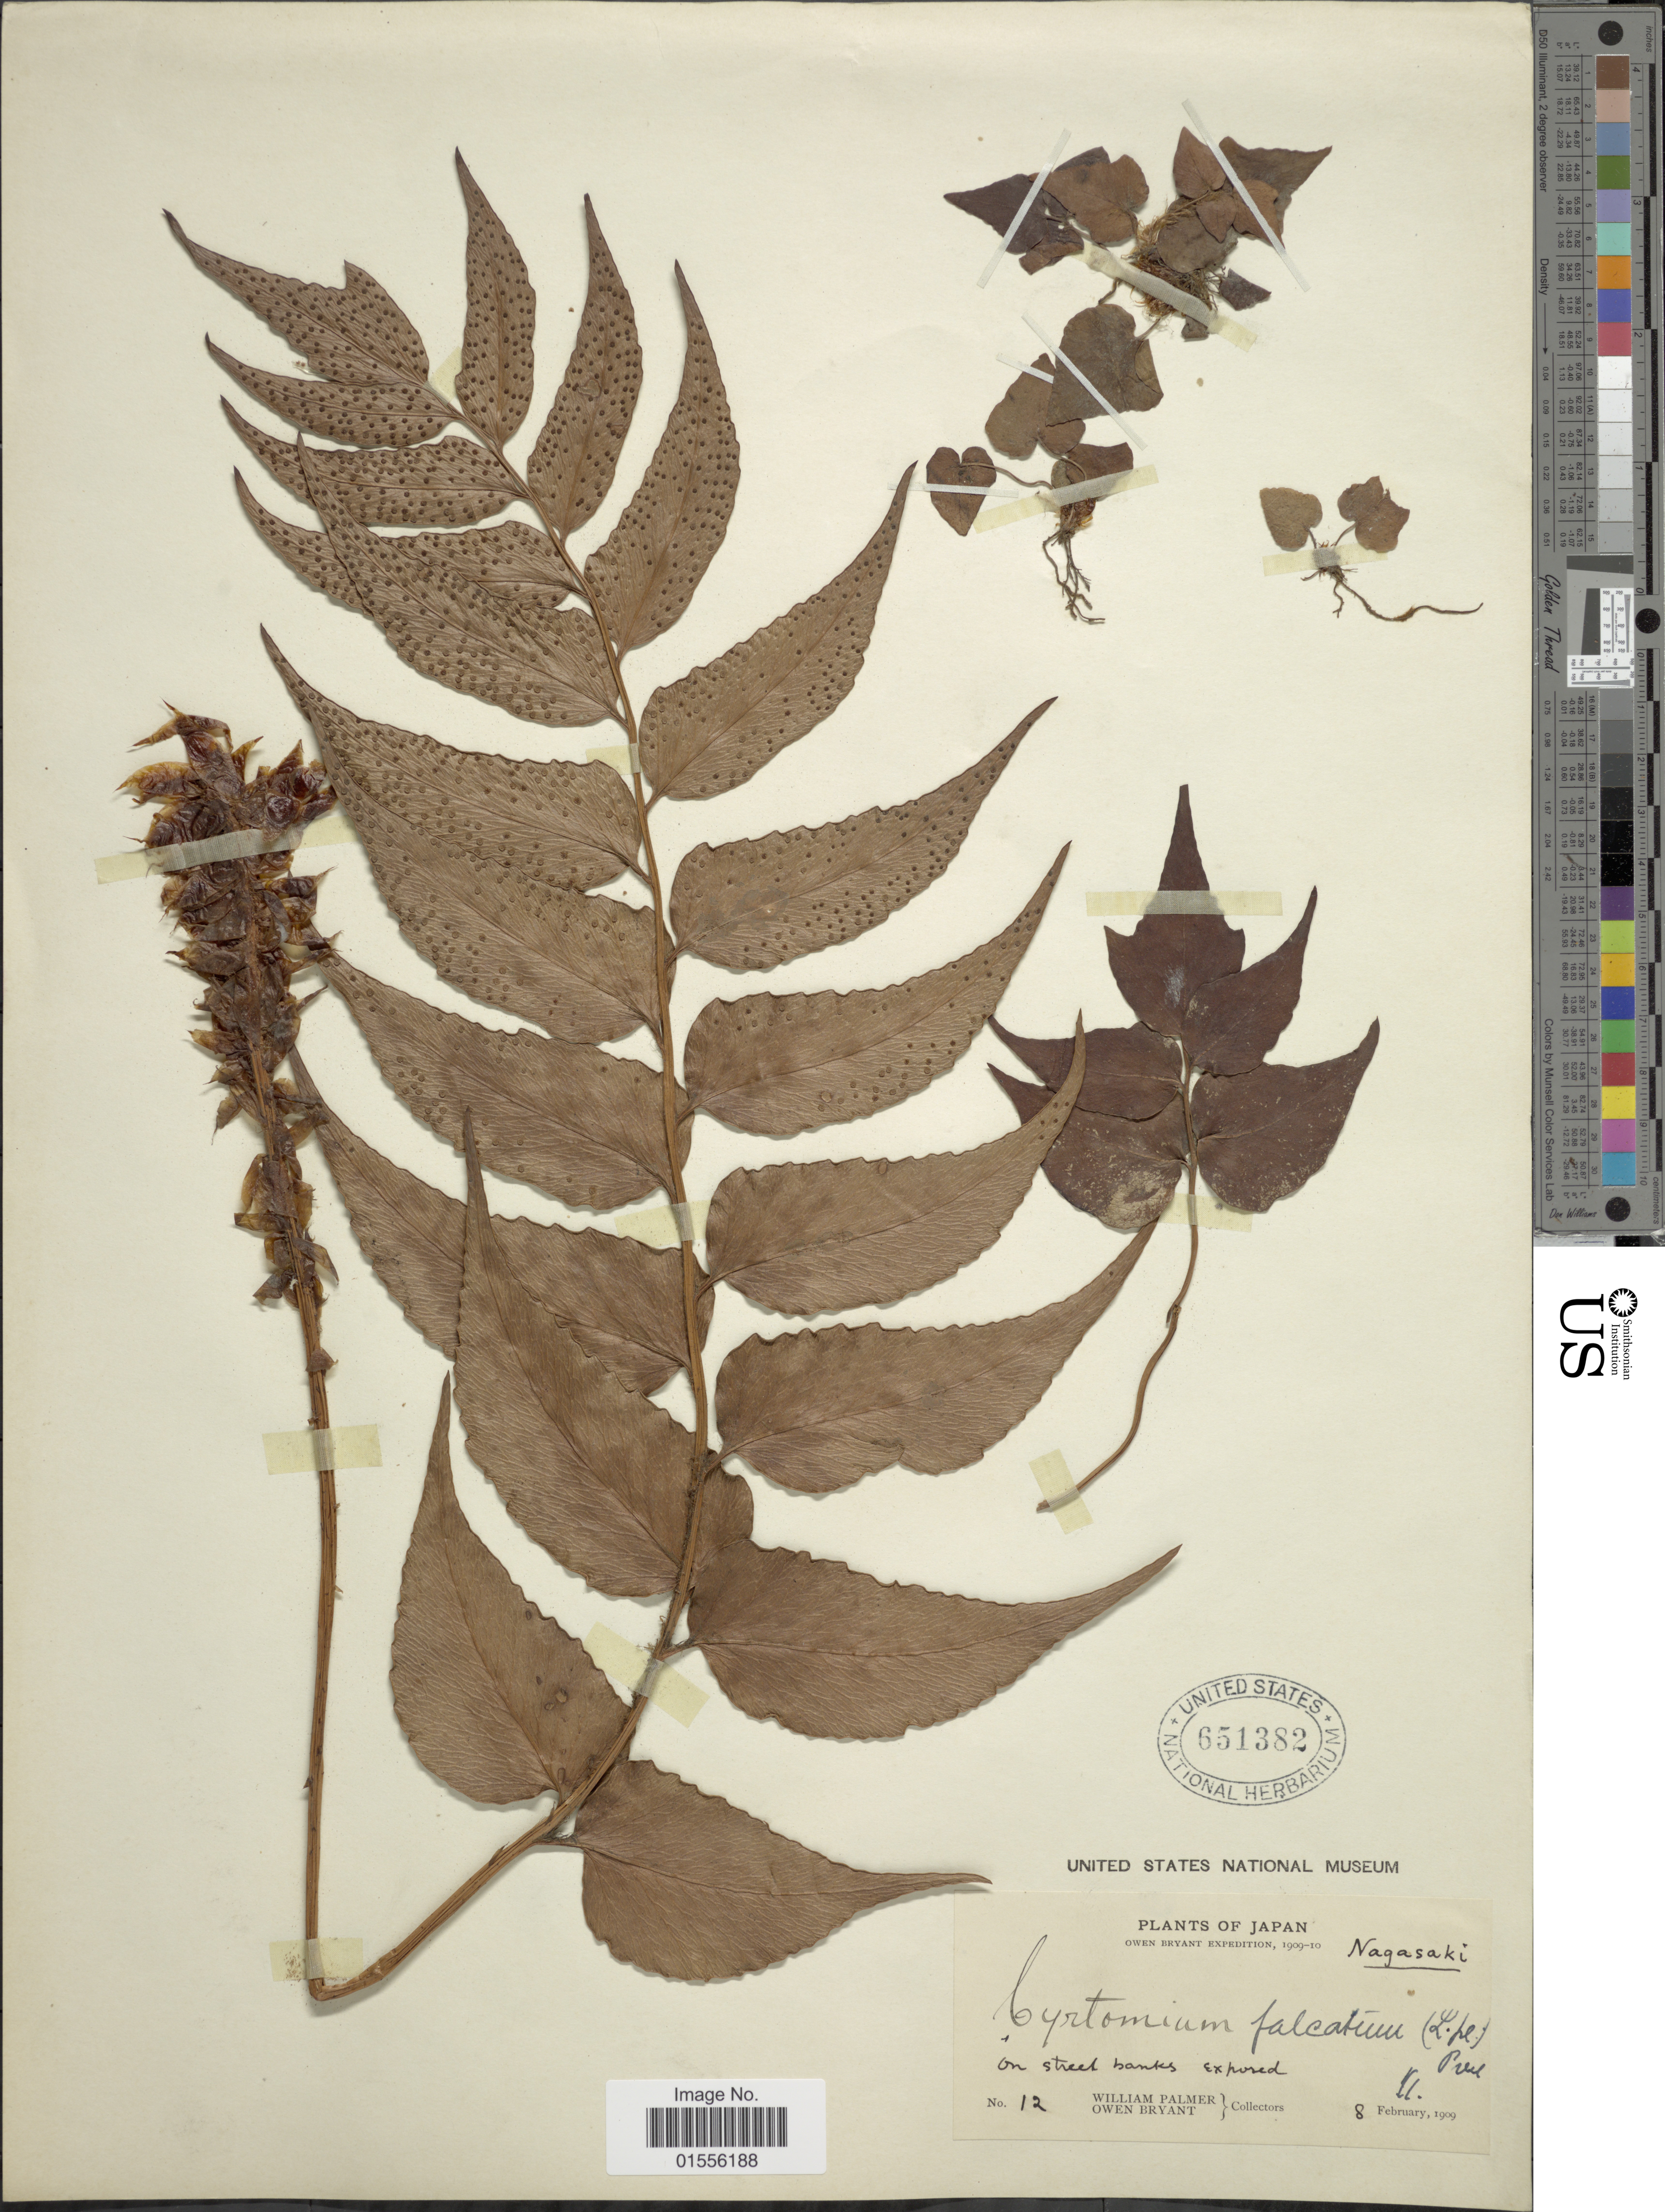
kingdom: Plantae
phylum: Tracheophyta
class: Polypodiopsida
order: Polypodiales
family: Dryopteridaceae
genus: Cyrtomium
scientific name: Cyrtomium falcatum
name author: (L. f.) C. Presl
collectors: W. Palmer & O. Bryant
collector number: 12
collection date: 1909-02-08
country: Japan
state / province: Nagasaki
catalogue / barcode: US 651382